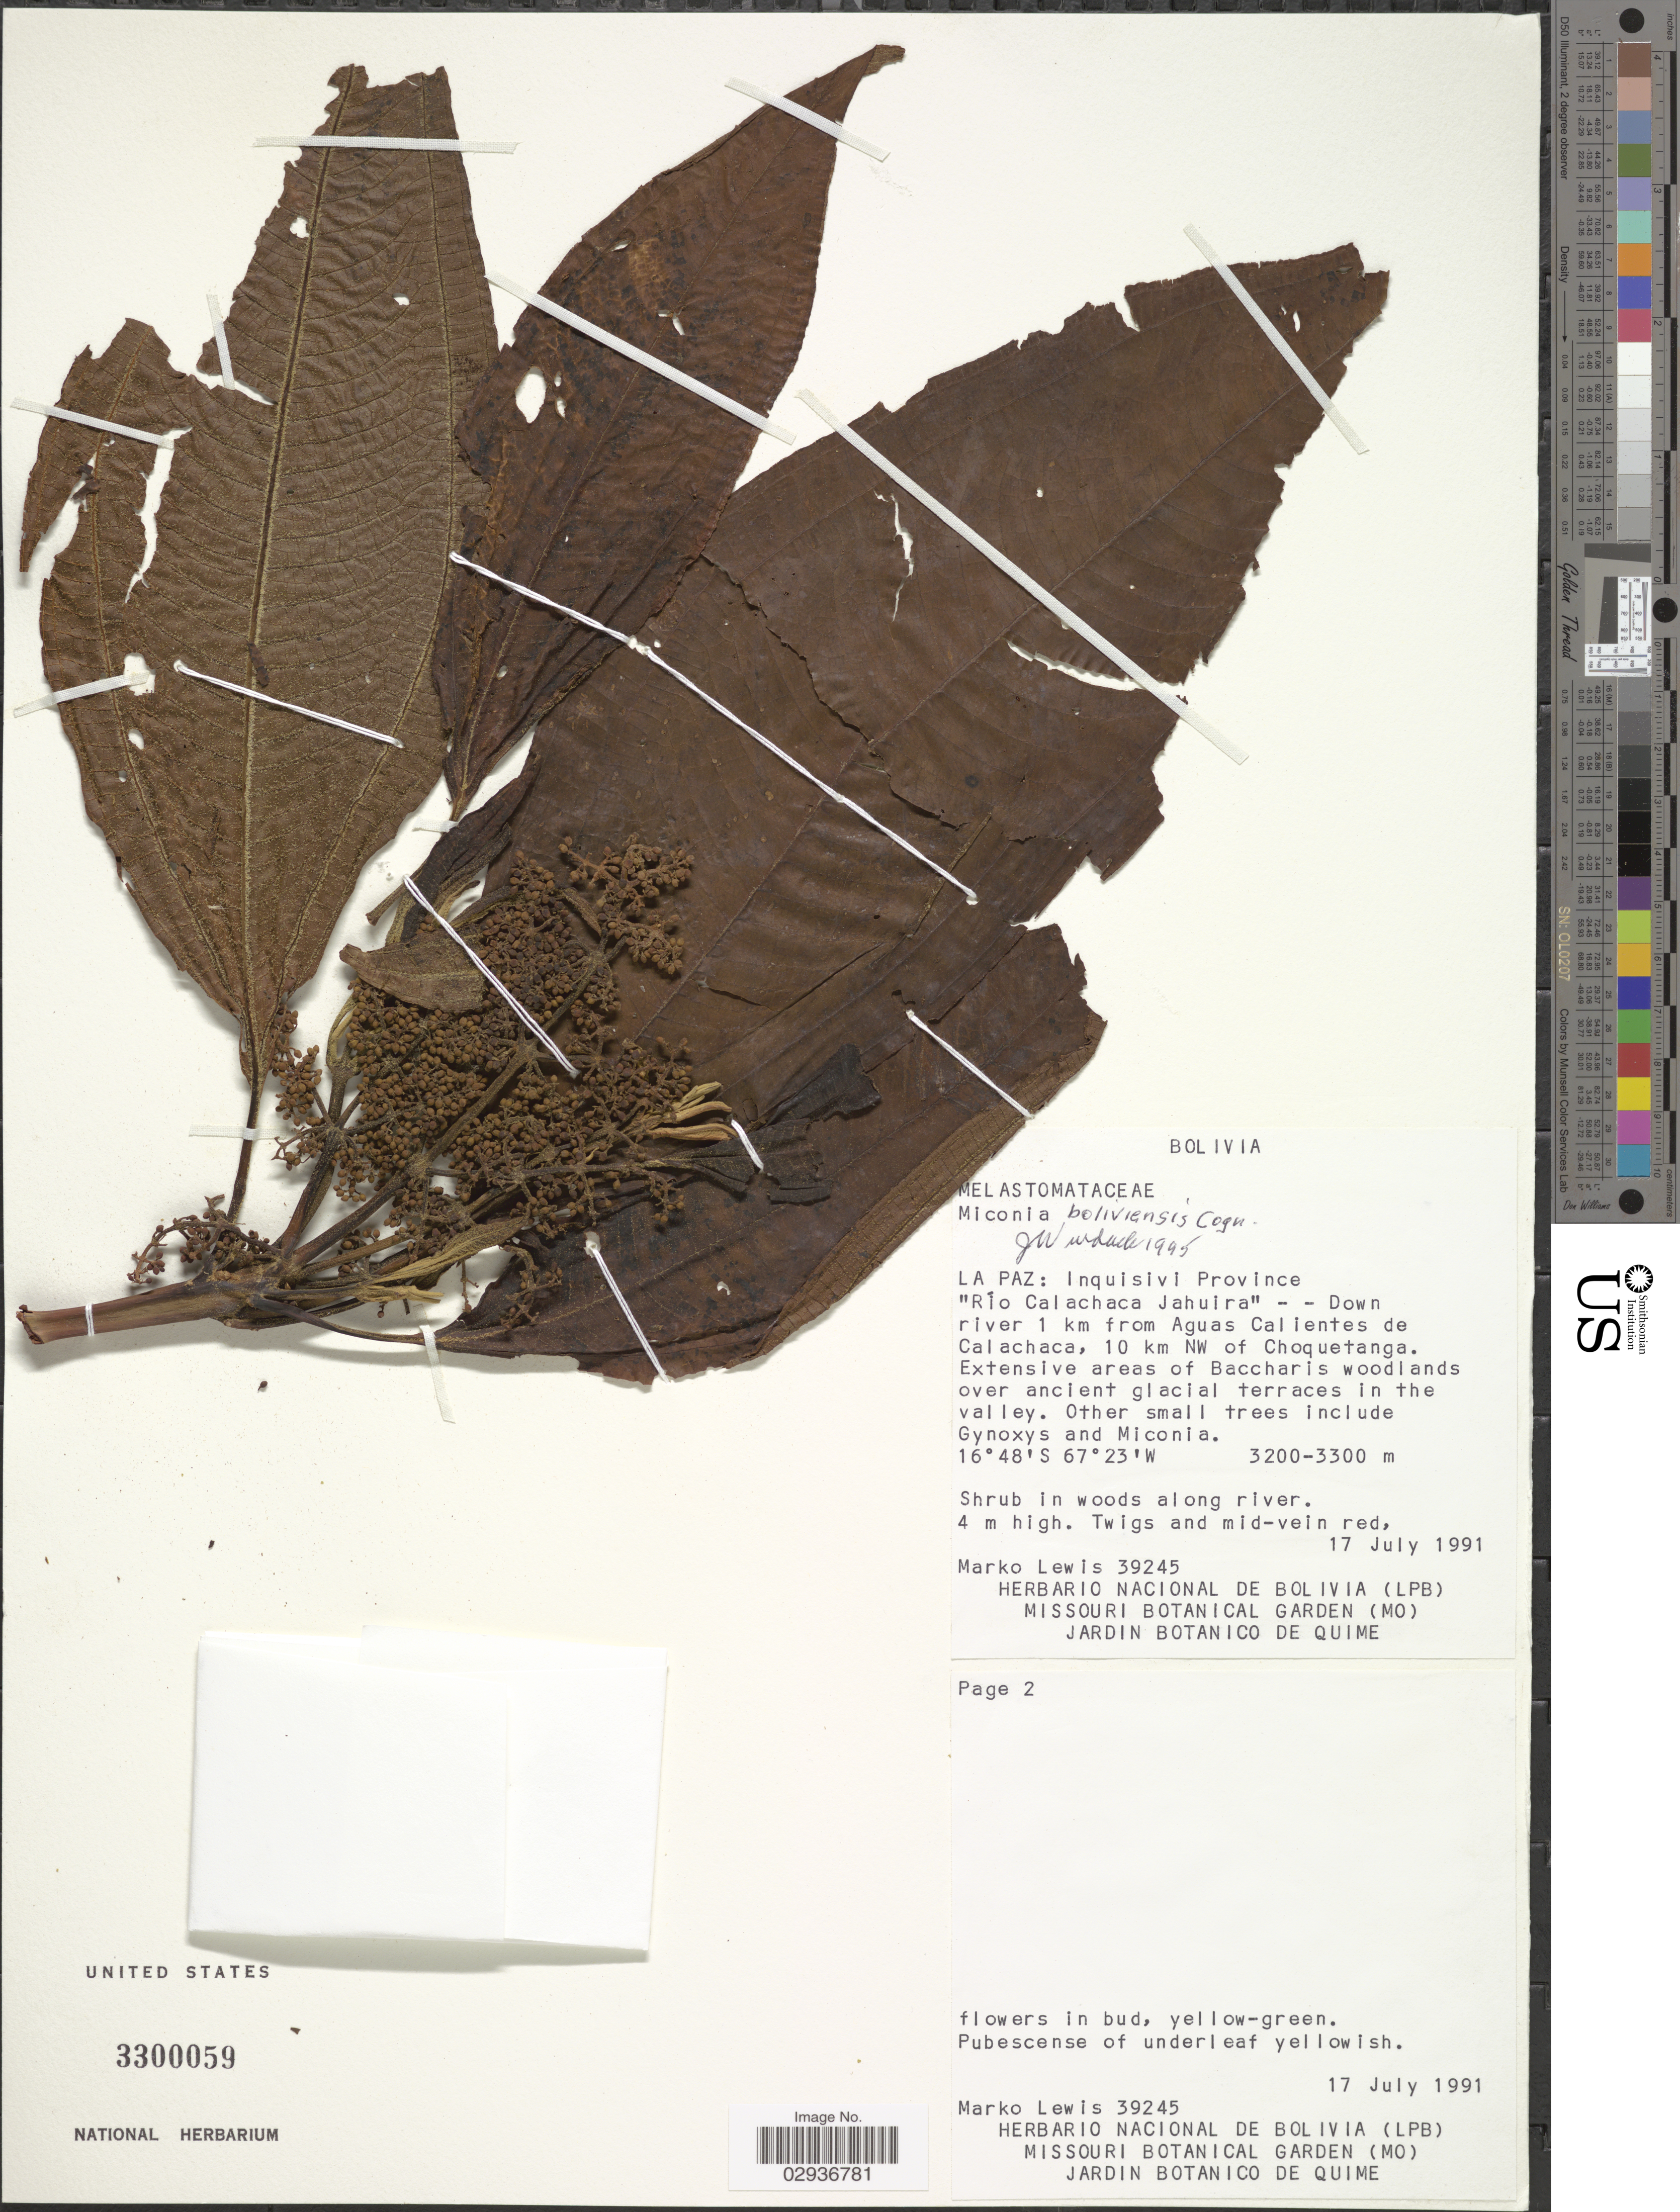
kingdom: Plantae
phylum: Tracheophyta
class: Magnoliopsida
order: Myrtales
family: Melastomataceae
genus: Miconia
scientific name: Miconia bolivarensis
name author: Wurdack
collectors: M. A. Lewis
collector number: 39245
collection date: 1991-07-17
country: Bolivia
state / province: La Paz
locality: Inquisivi Province. "Río Calachaca Jahuira" - - Down river 1 km from Aguas Calientes de Calachaca, 10 km NW of Choquetanga.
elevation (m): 3200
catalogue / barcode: US 3300059